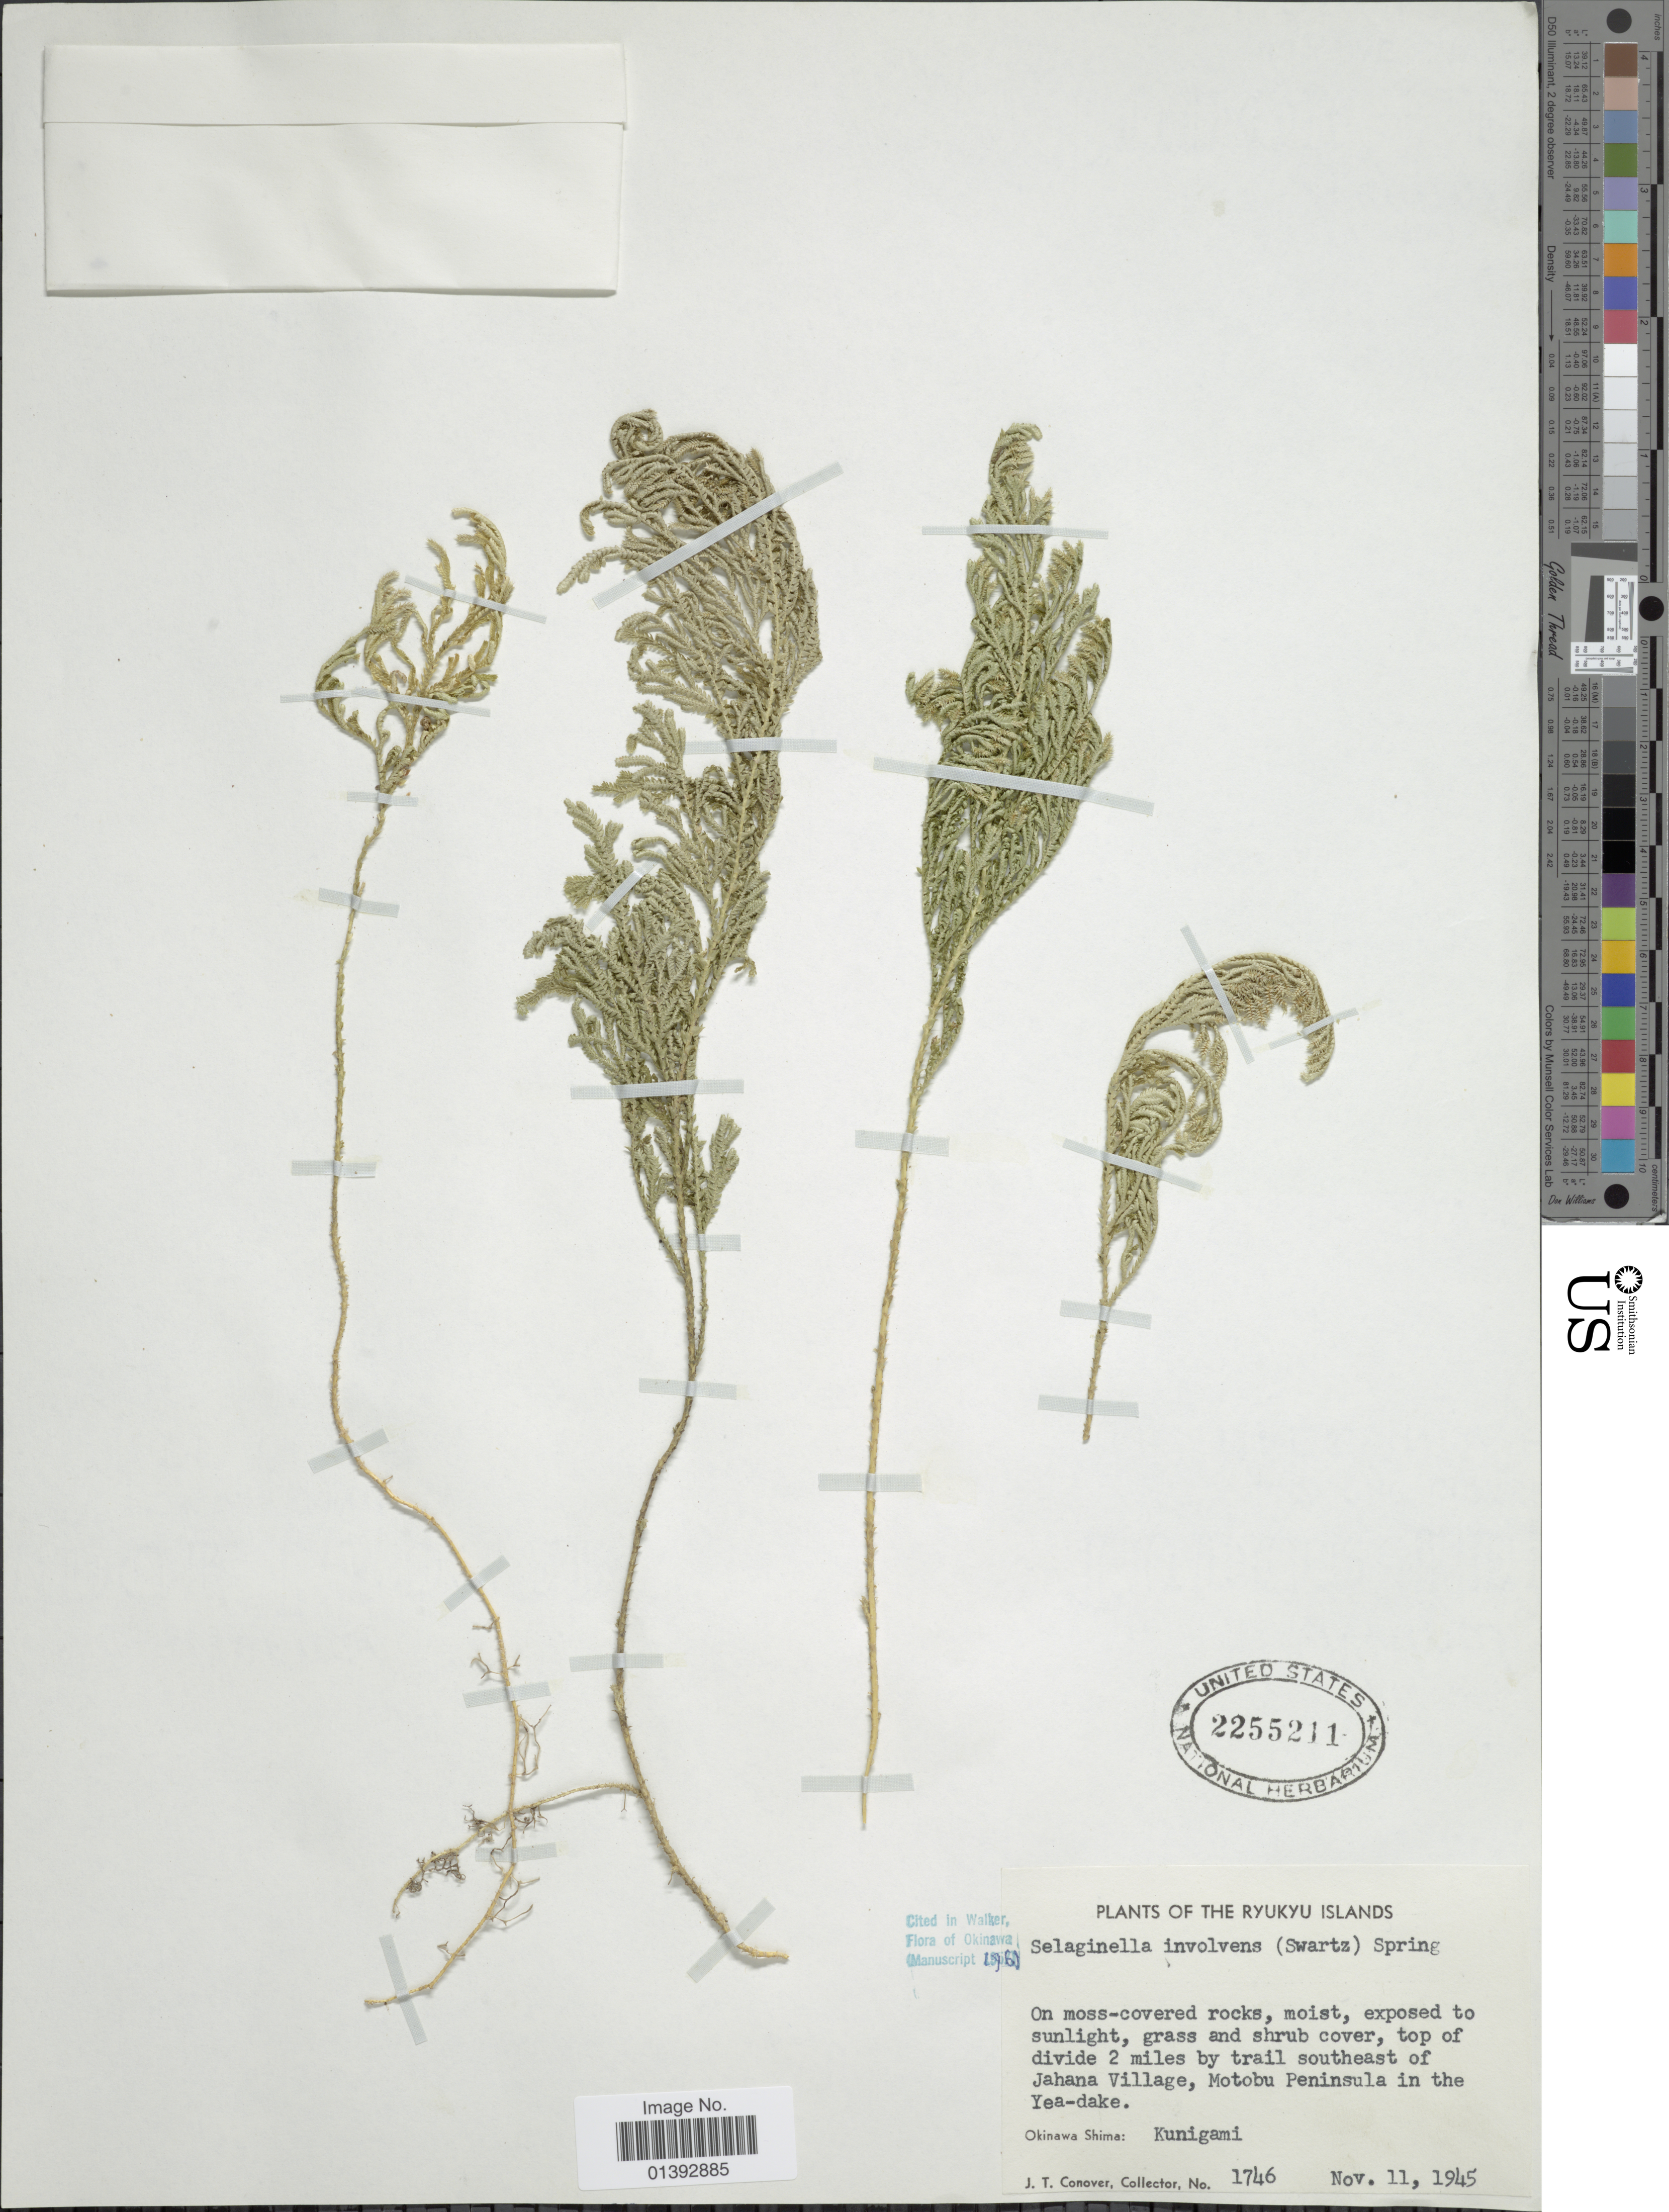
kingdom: Plantae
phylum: Tracheophyta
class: Lycopodiopsida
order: Selaginellales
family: Selaginellaceae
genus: Selaginella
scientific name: Selaginella involvens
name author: (Sw.) Spring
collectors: J. T. Conover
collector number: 1746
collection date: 1945-11-11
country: Japan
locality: Top of divide 2miles by trail southeast of Jahana Village, Motobu Peninsula in the Yea-dake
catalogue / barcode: US 2255211